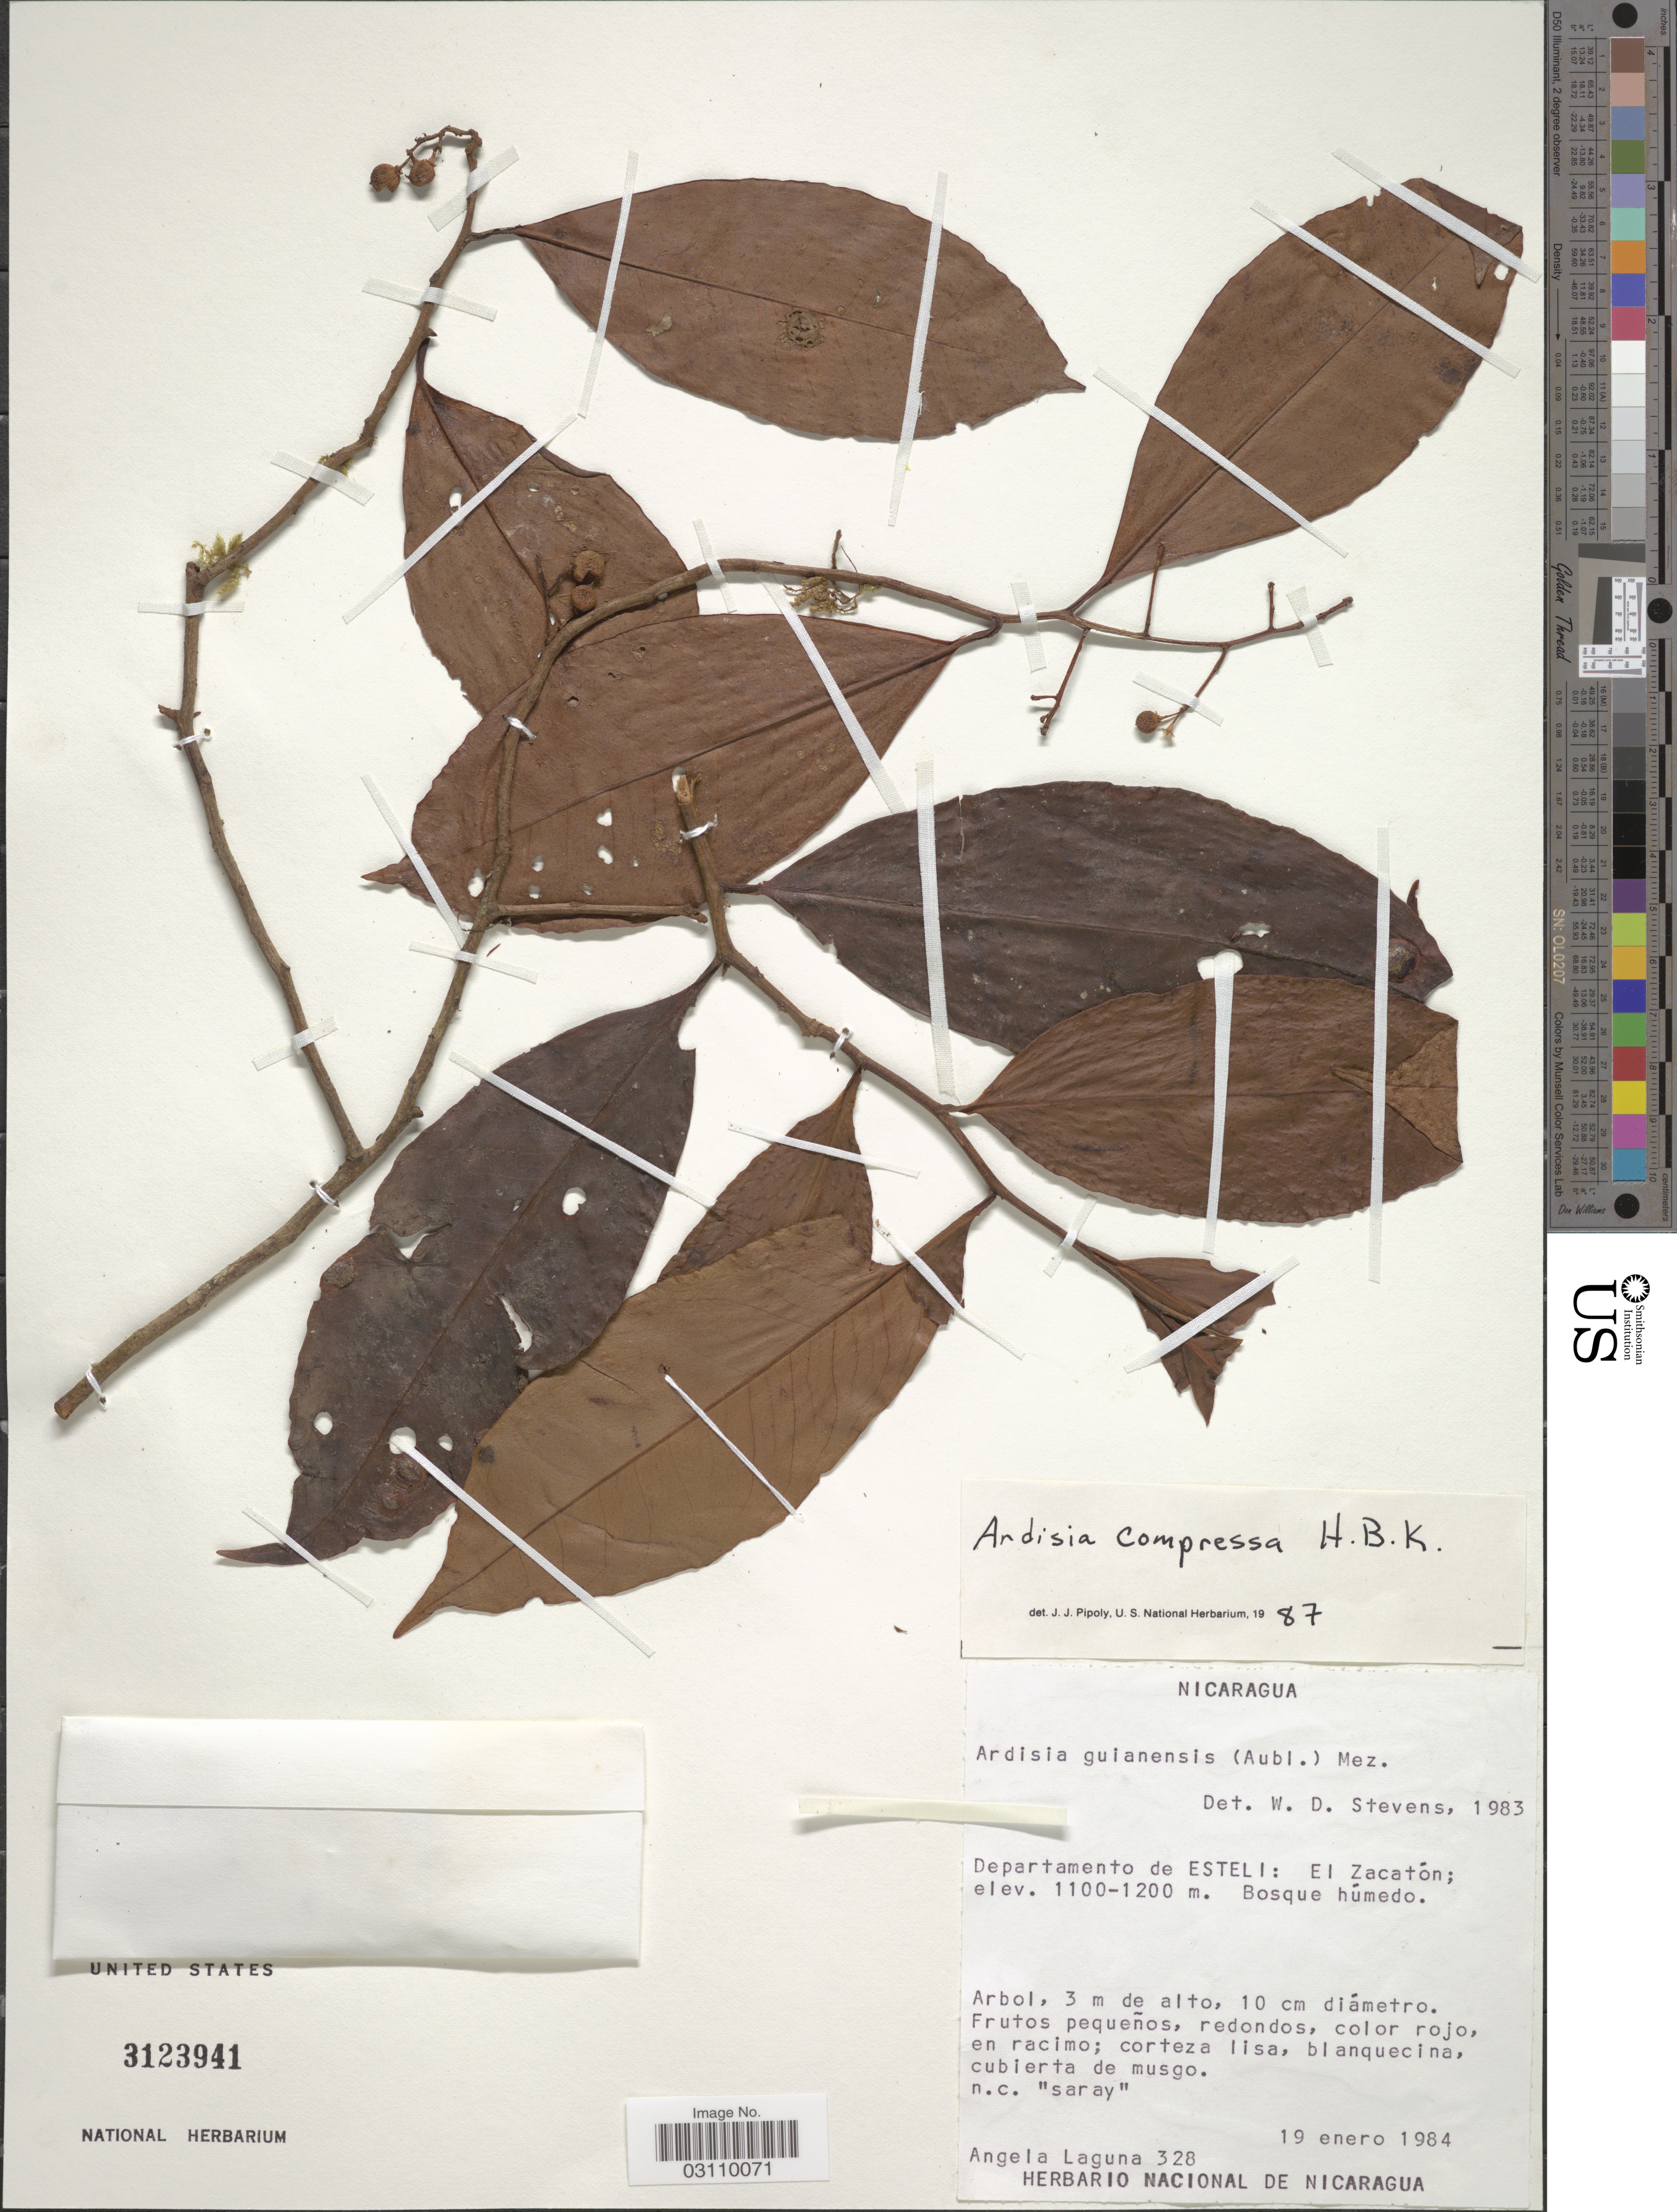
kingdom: Plantae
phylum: Tracheophyta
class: Magnoliopsida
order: Ericales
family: Primulaceae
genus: Ardisia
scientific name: Ardisia compressa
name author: Kunth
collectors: A. Laguna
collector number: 328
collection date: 1984-01-19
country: Nicaragua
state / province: Esteli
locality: Departamento de Esteli: El Zacatón.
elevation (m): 1100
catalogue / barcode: US 3123941